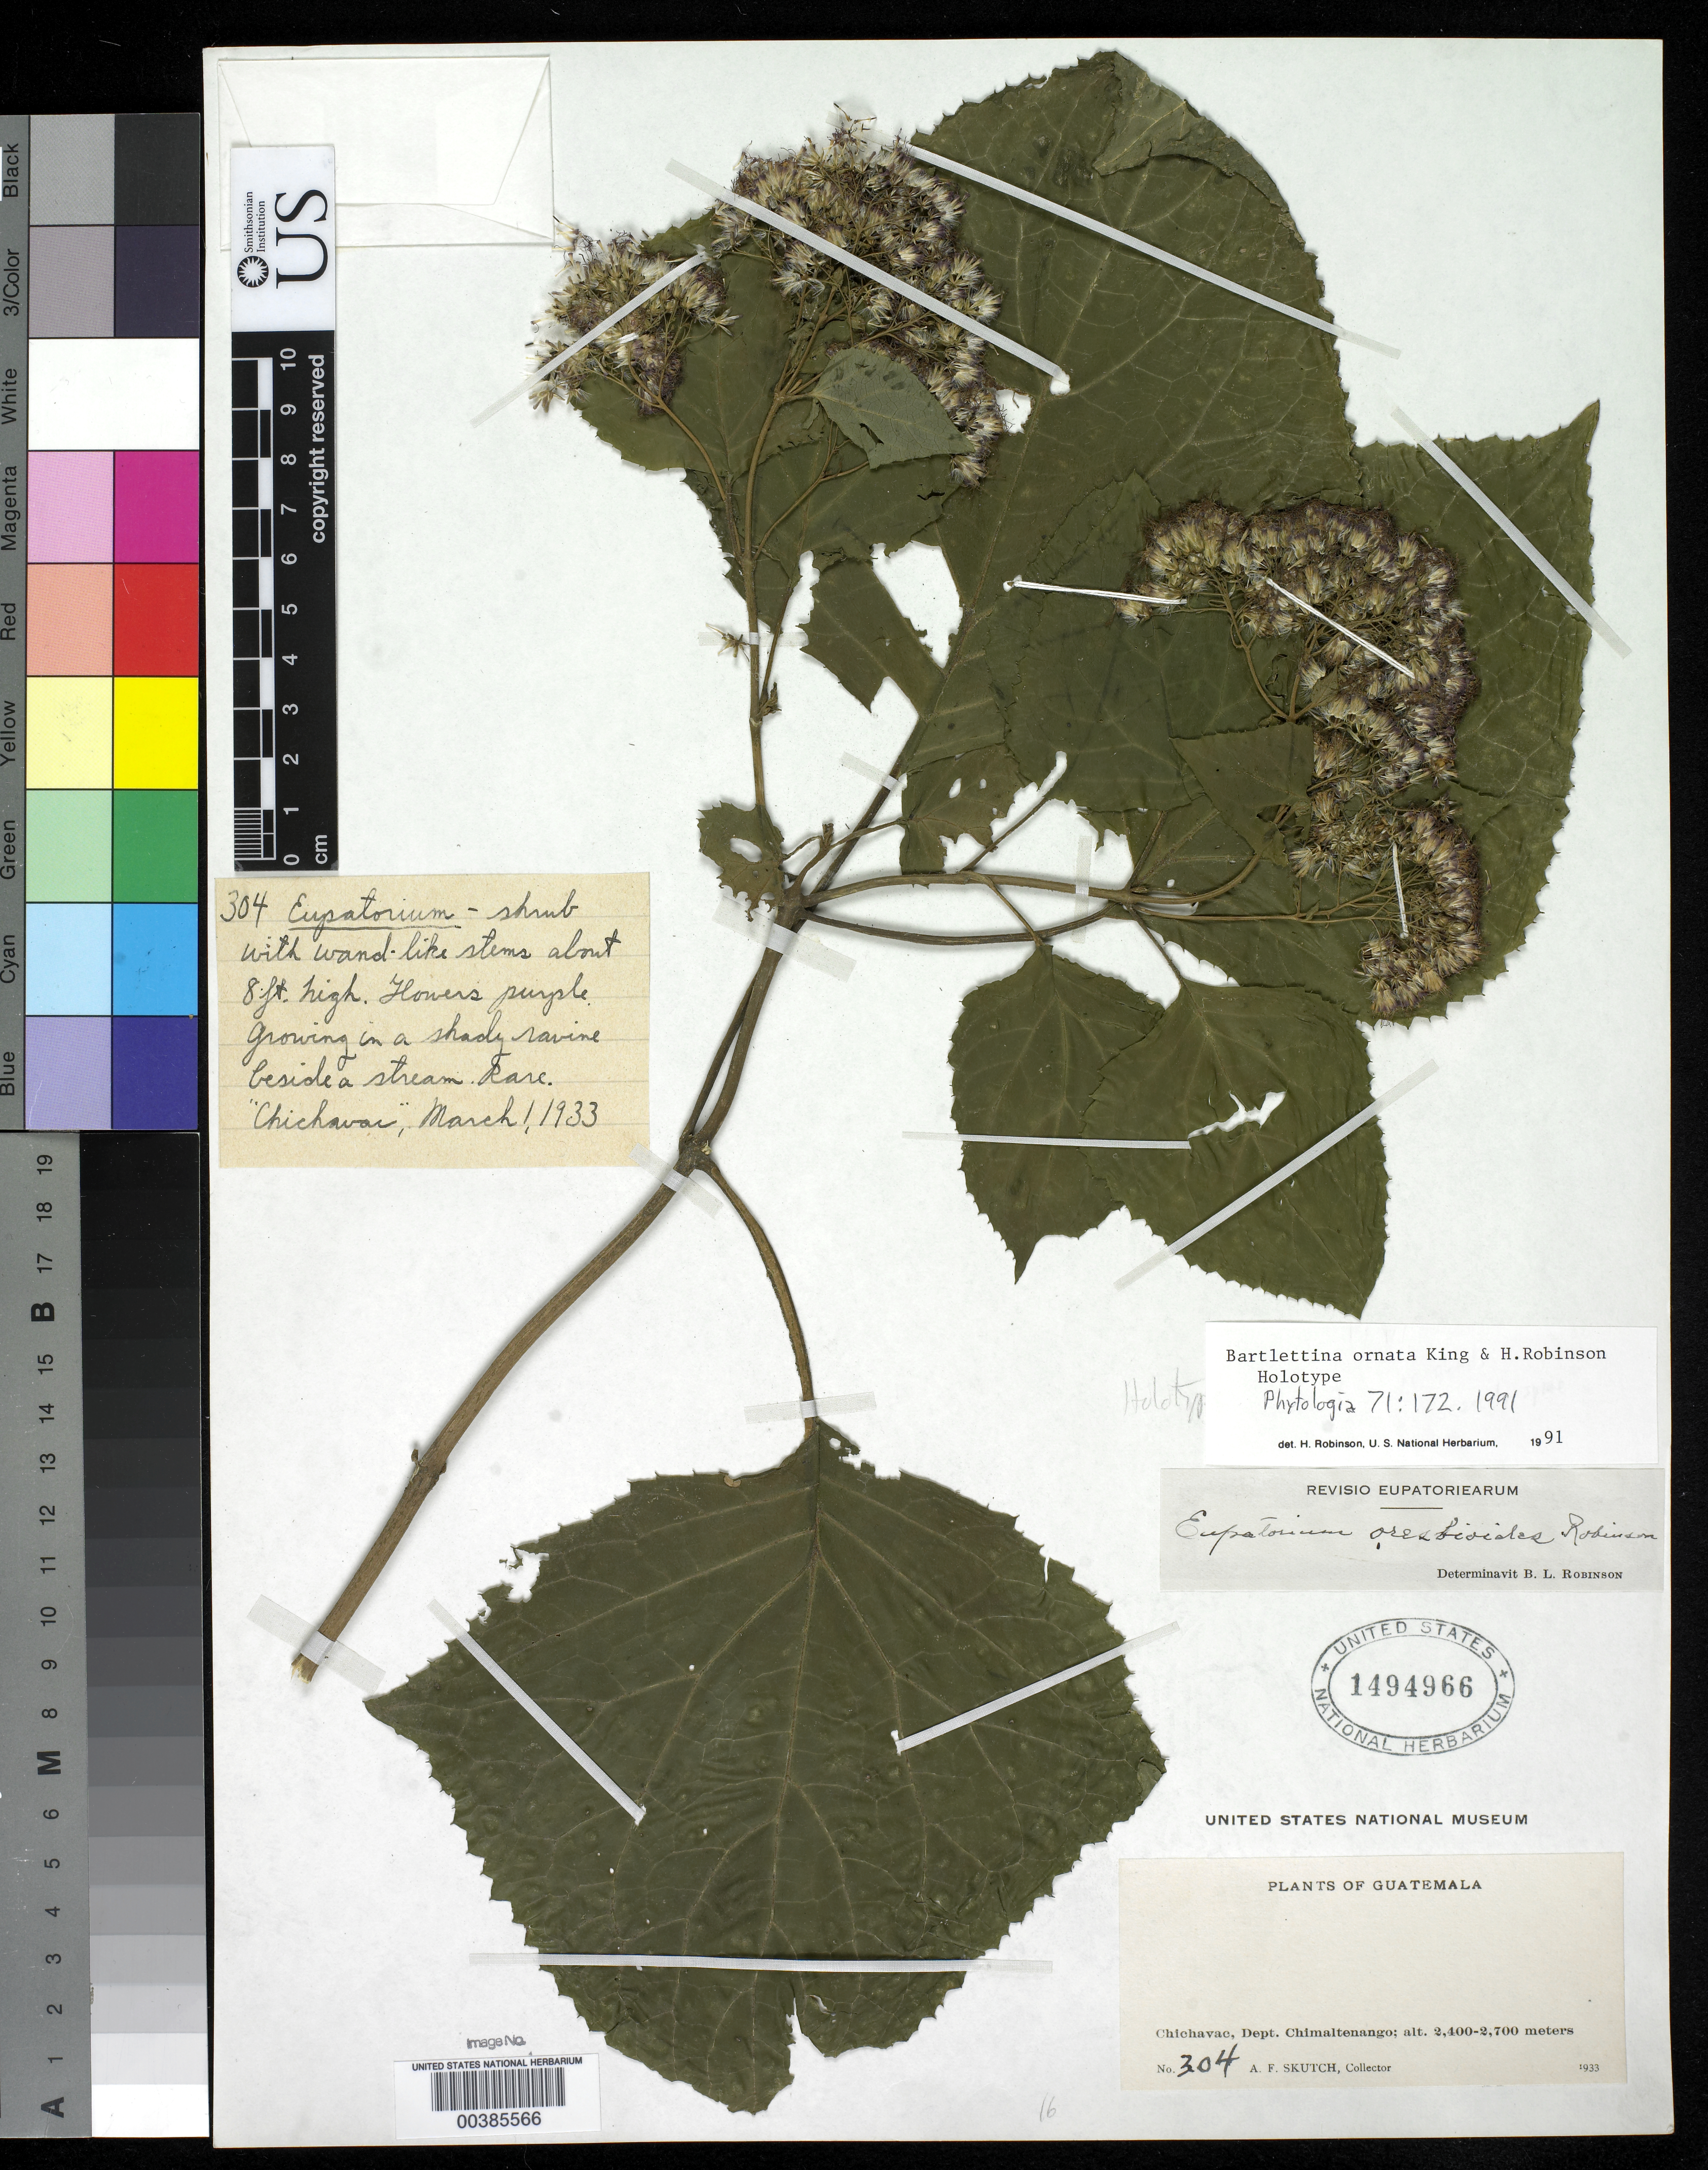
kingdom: Plantae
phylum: Tracheophyta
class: Magnoliopsida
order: Asterales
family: Asteraceae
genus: Bartlettina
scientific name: Bartlettina ornata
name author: R.M. King & H. Rob.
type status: Holotype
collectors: A. F. Skutch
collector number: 304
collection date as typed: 01 Mar 1933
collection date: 1933-03-01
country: Guatemala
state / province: Chimaltenango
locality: Chichavec.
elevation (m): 2400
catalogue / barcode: US 1494966